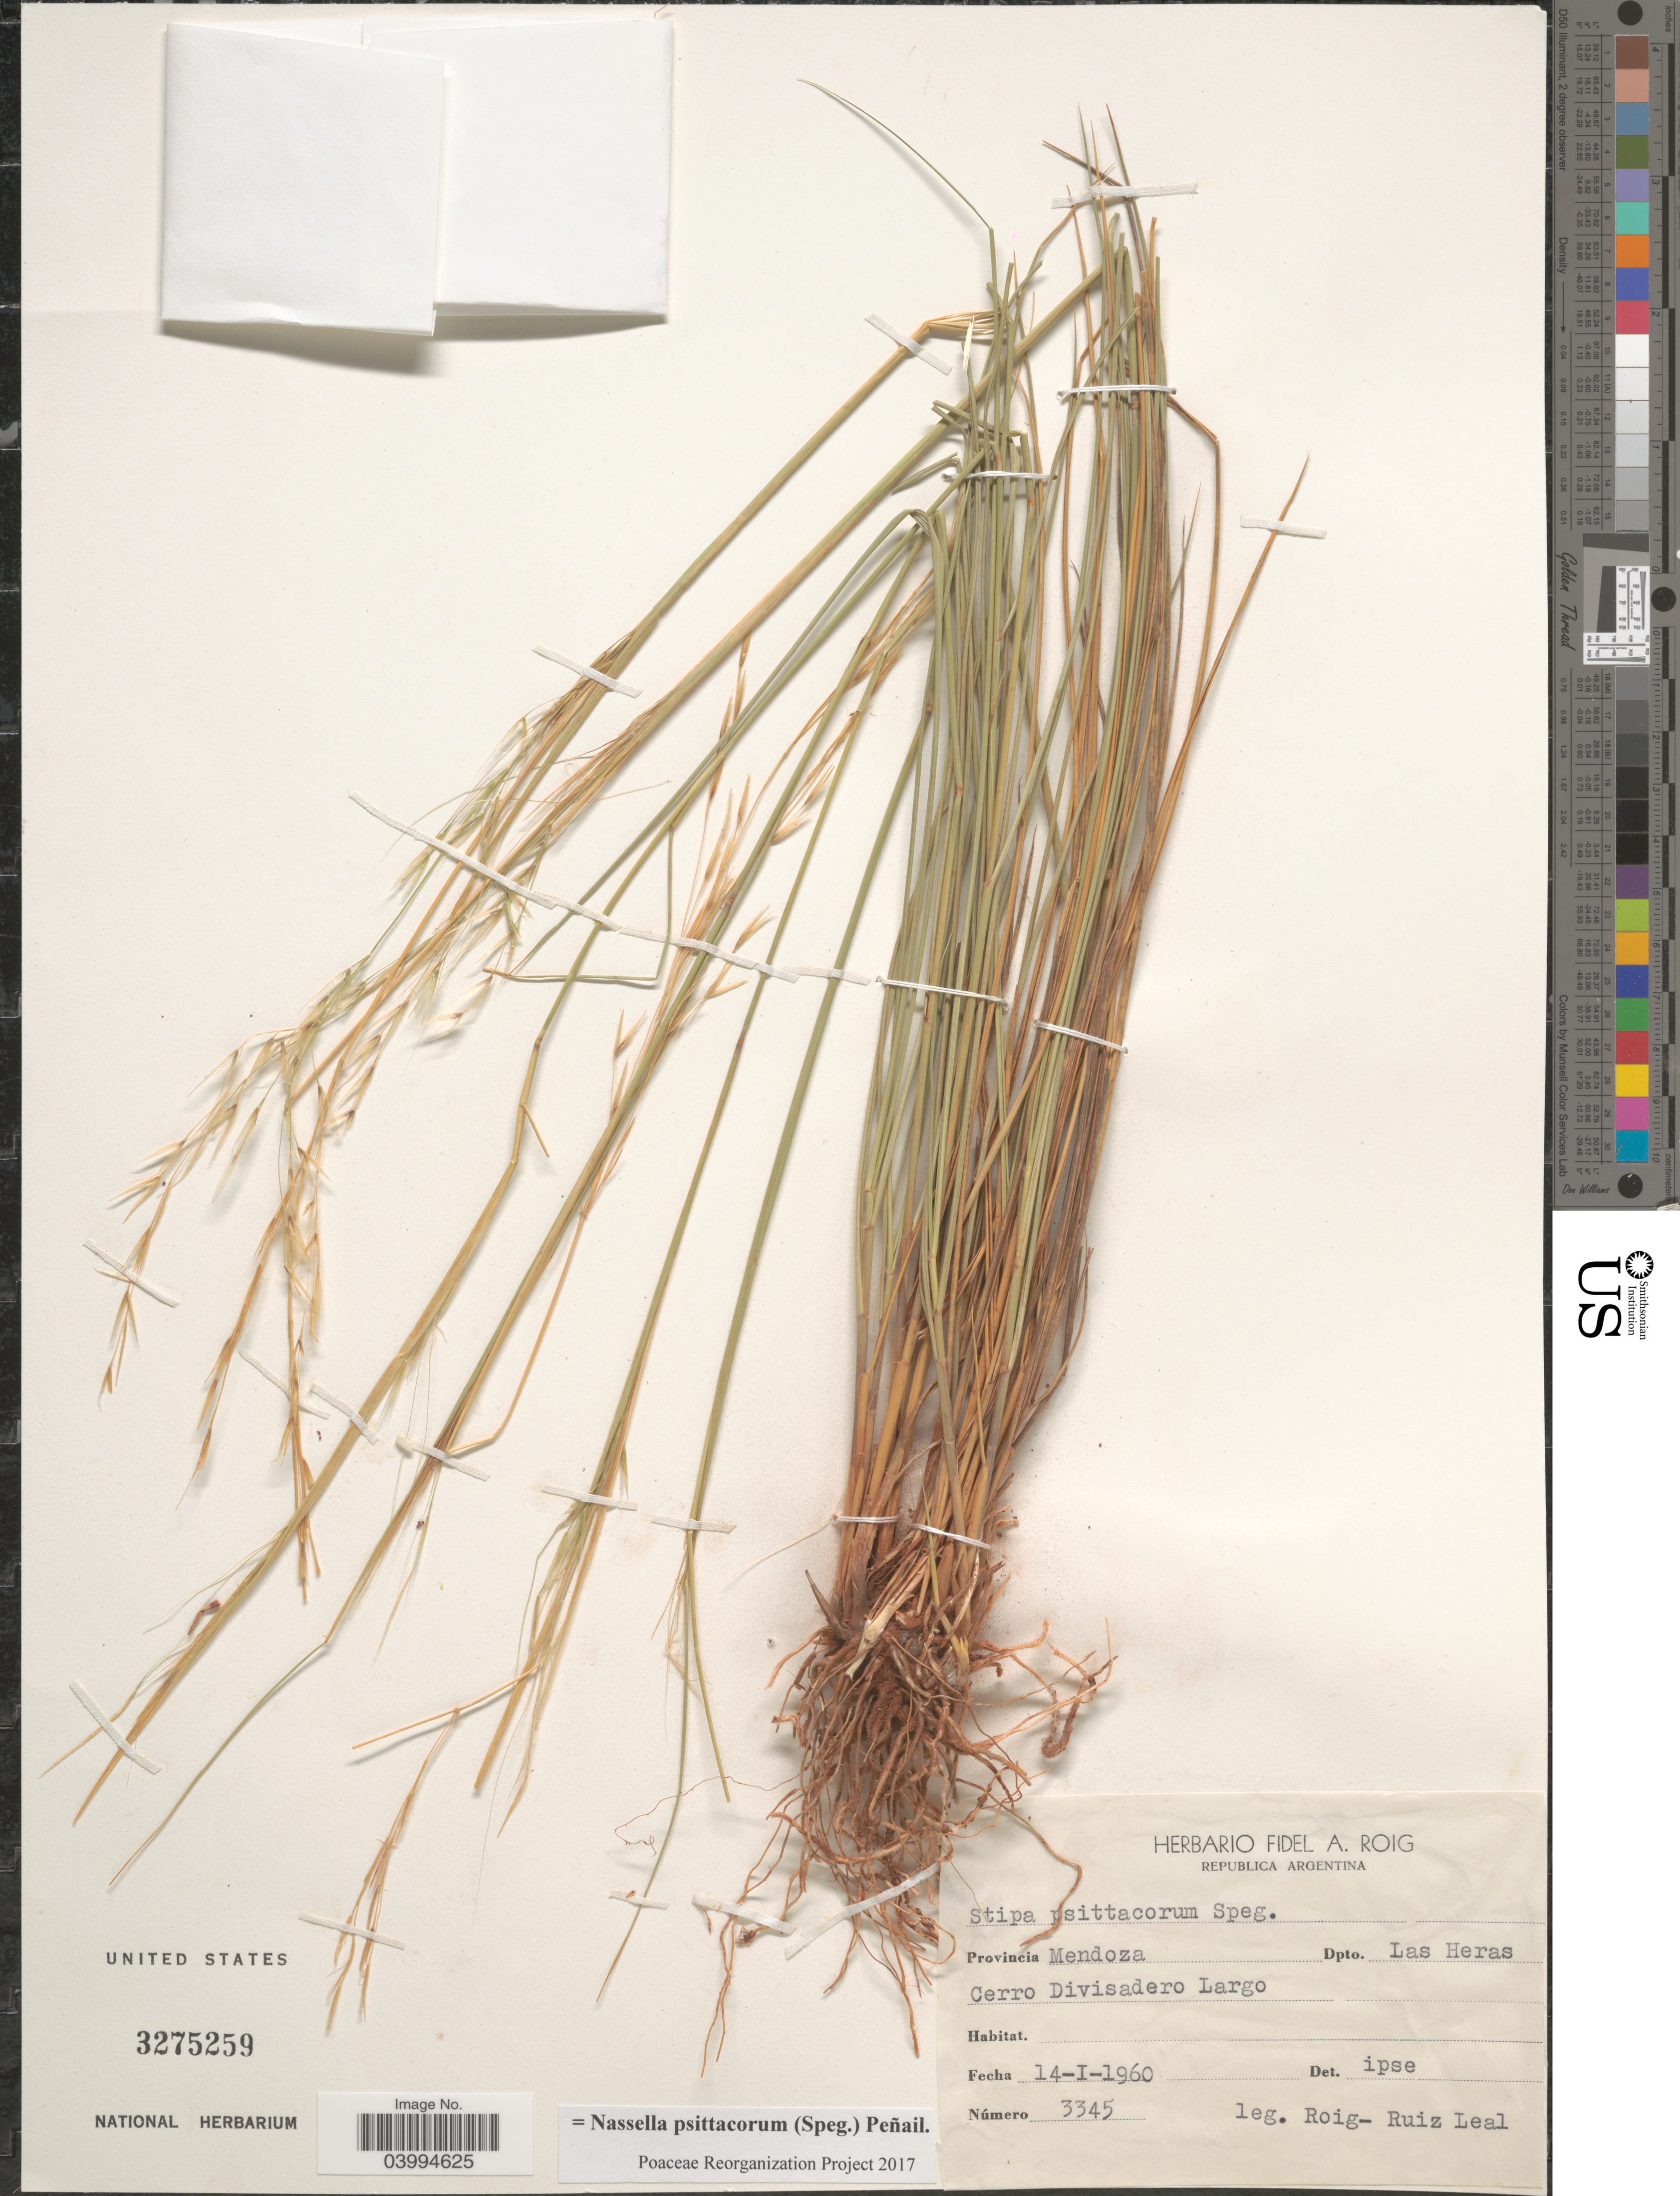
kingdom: Plantae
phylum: Tracheophyta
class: Liliopsida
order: Poales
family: Poaceae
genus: Nassella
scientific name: Nassella psittacorum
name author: (Speg.) Peñail.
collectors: F. Roig & A. Leal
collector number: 3345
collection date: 1960-01-14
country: Argentina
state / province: Mendoza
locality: Republica Argentina. Dpto. Las Heras. Cerro Divisadero Largo.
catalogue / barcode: US 3275259